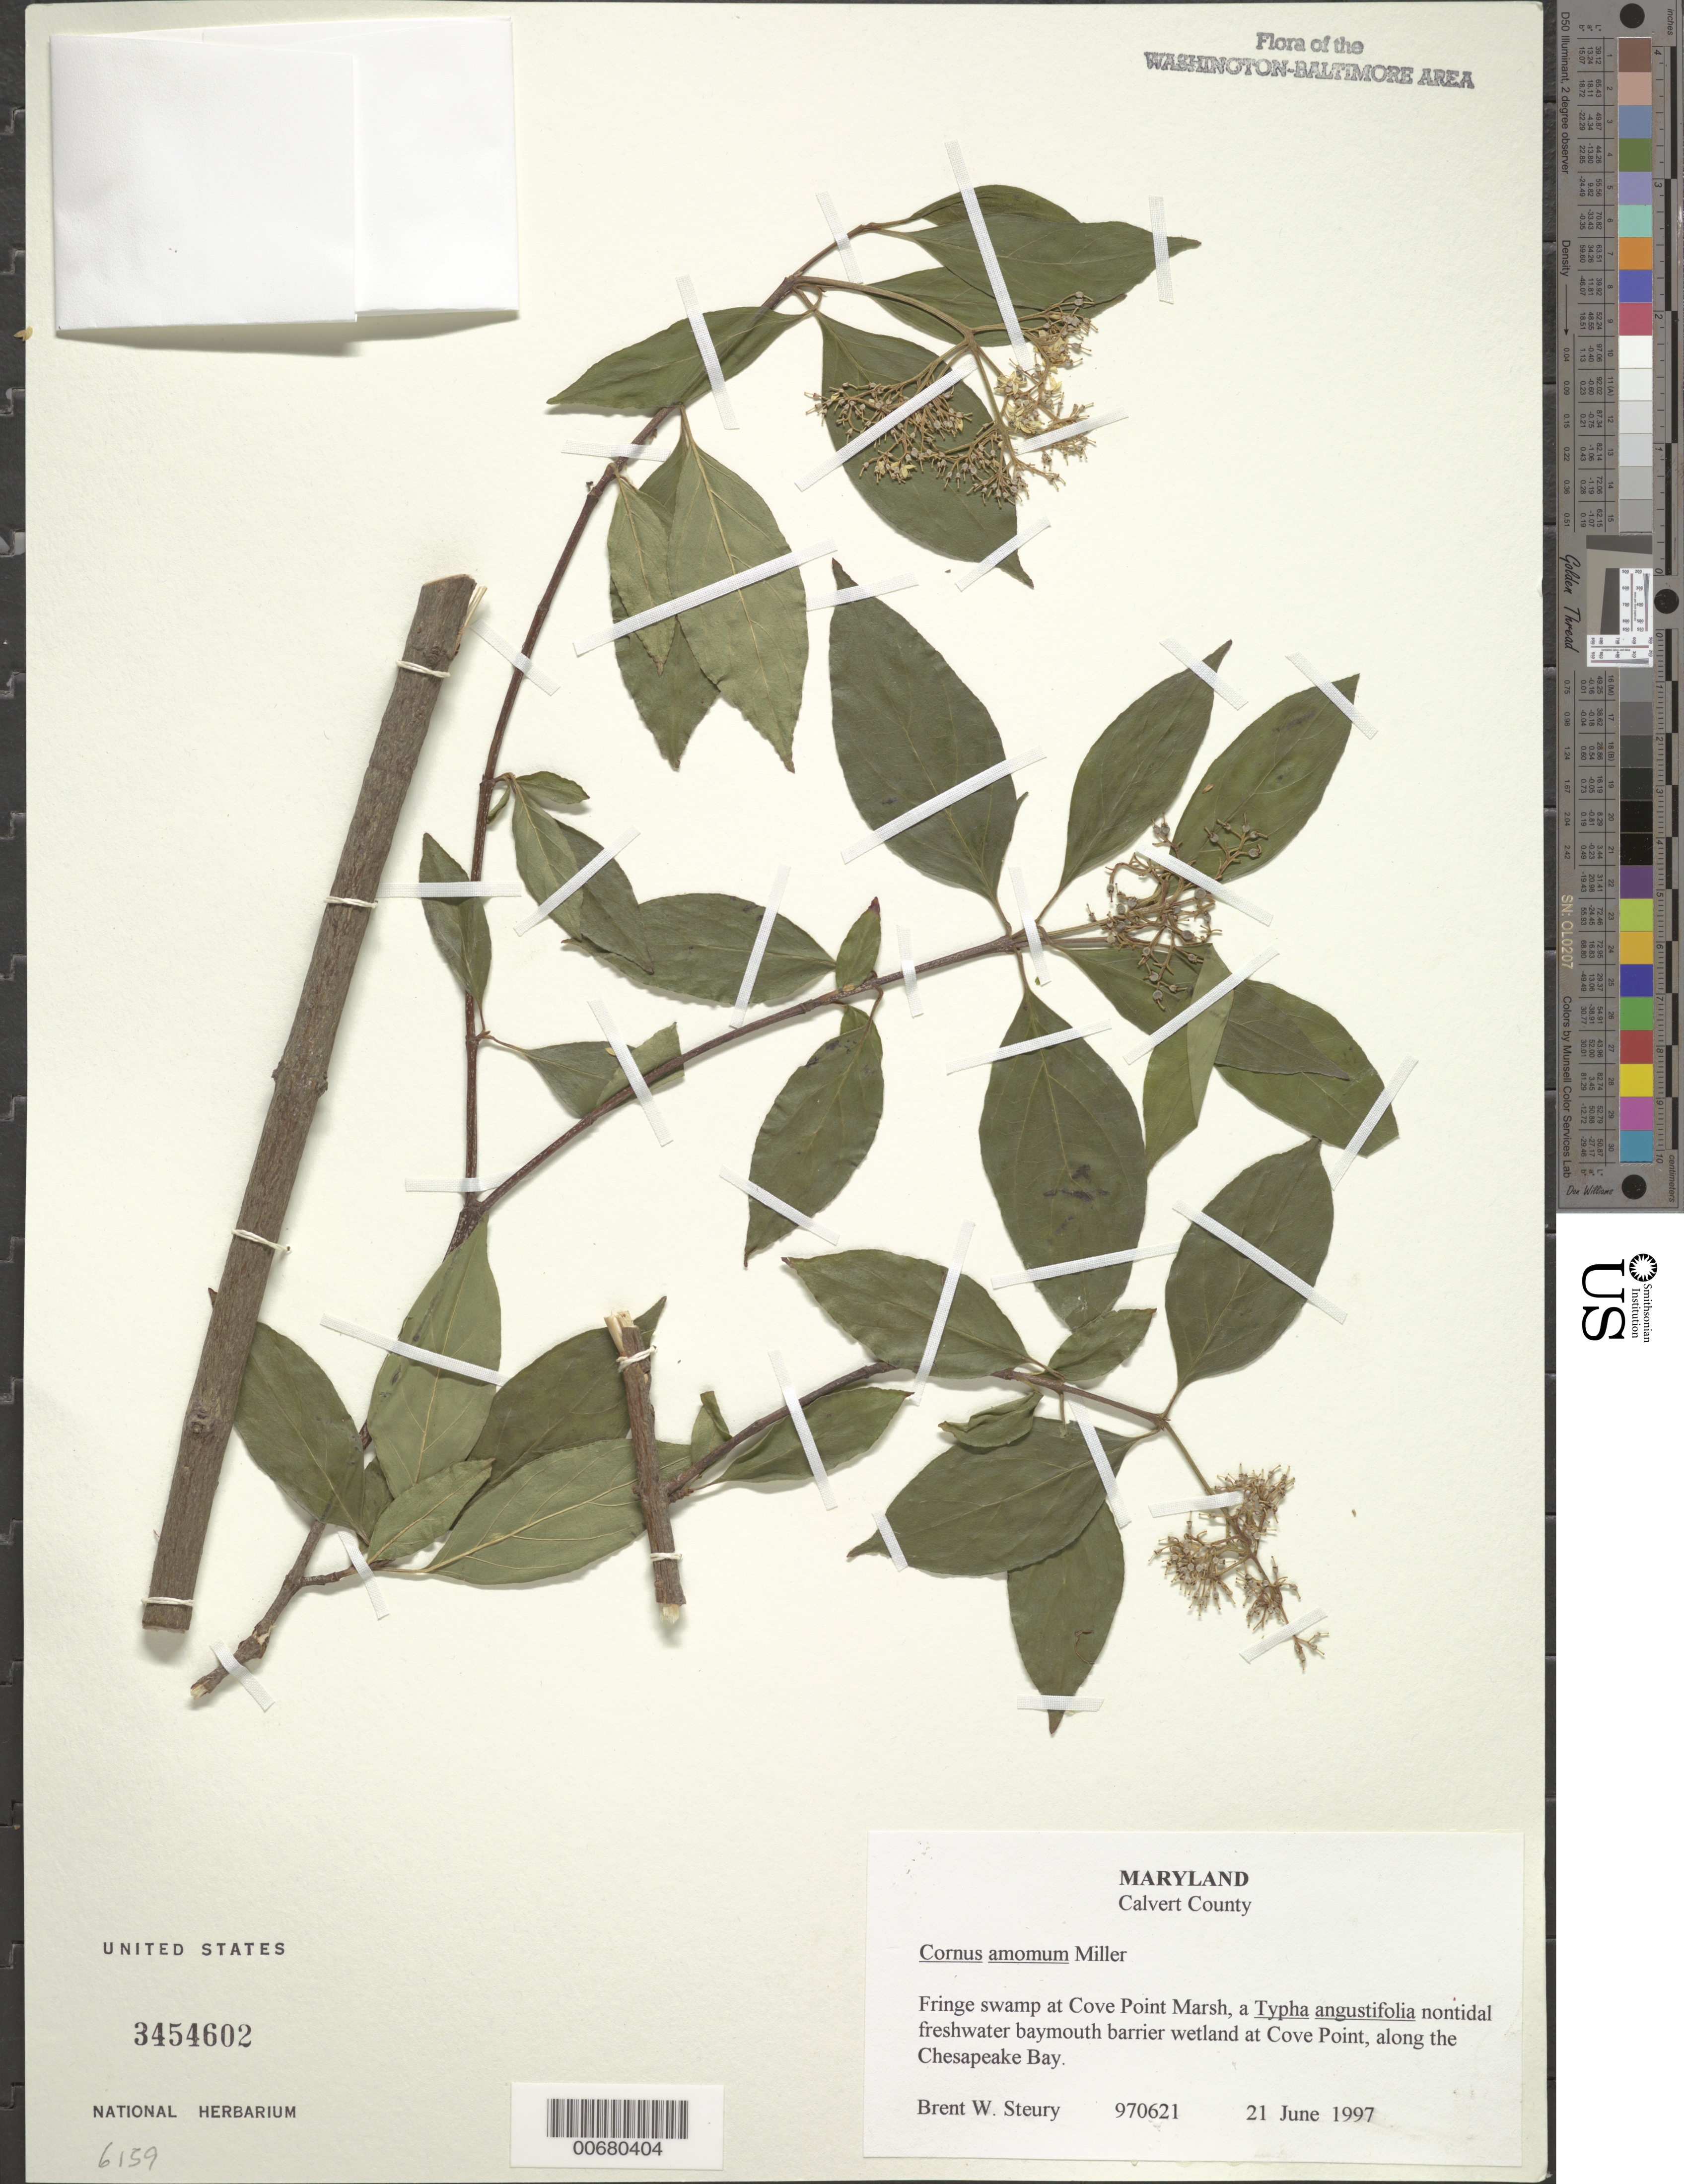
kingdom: Plantae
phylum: Tracheophyta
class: Magnoliopsida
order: Cornales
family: Cornaceae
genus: Cornus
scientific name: Cornus amomum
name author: Mill.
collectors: B. Steury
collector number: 970621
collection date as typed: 21 Jun 1997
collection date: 1997-06-21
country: United States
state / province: Maryland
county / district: Calvert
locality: Cove Point Marsh, at Cove Point, along the Chesapeake Bay.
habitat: Fringe swamp, a Typha angustifolia nontidal frashwater baymo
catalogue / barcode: US 3454602